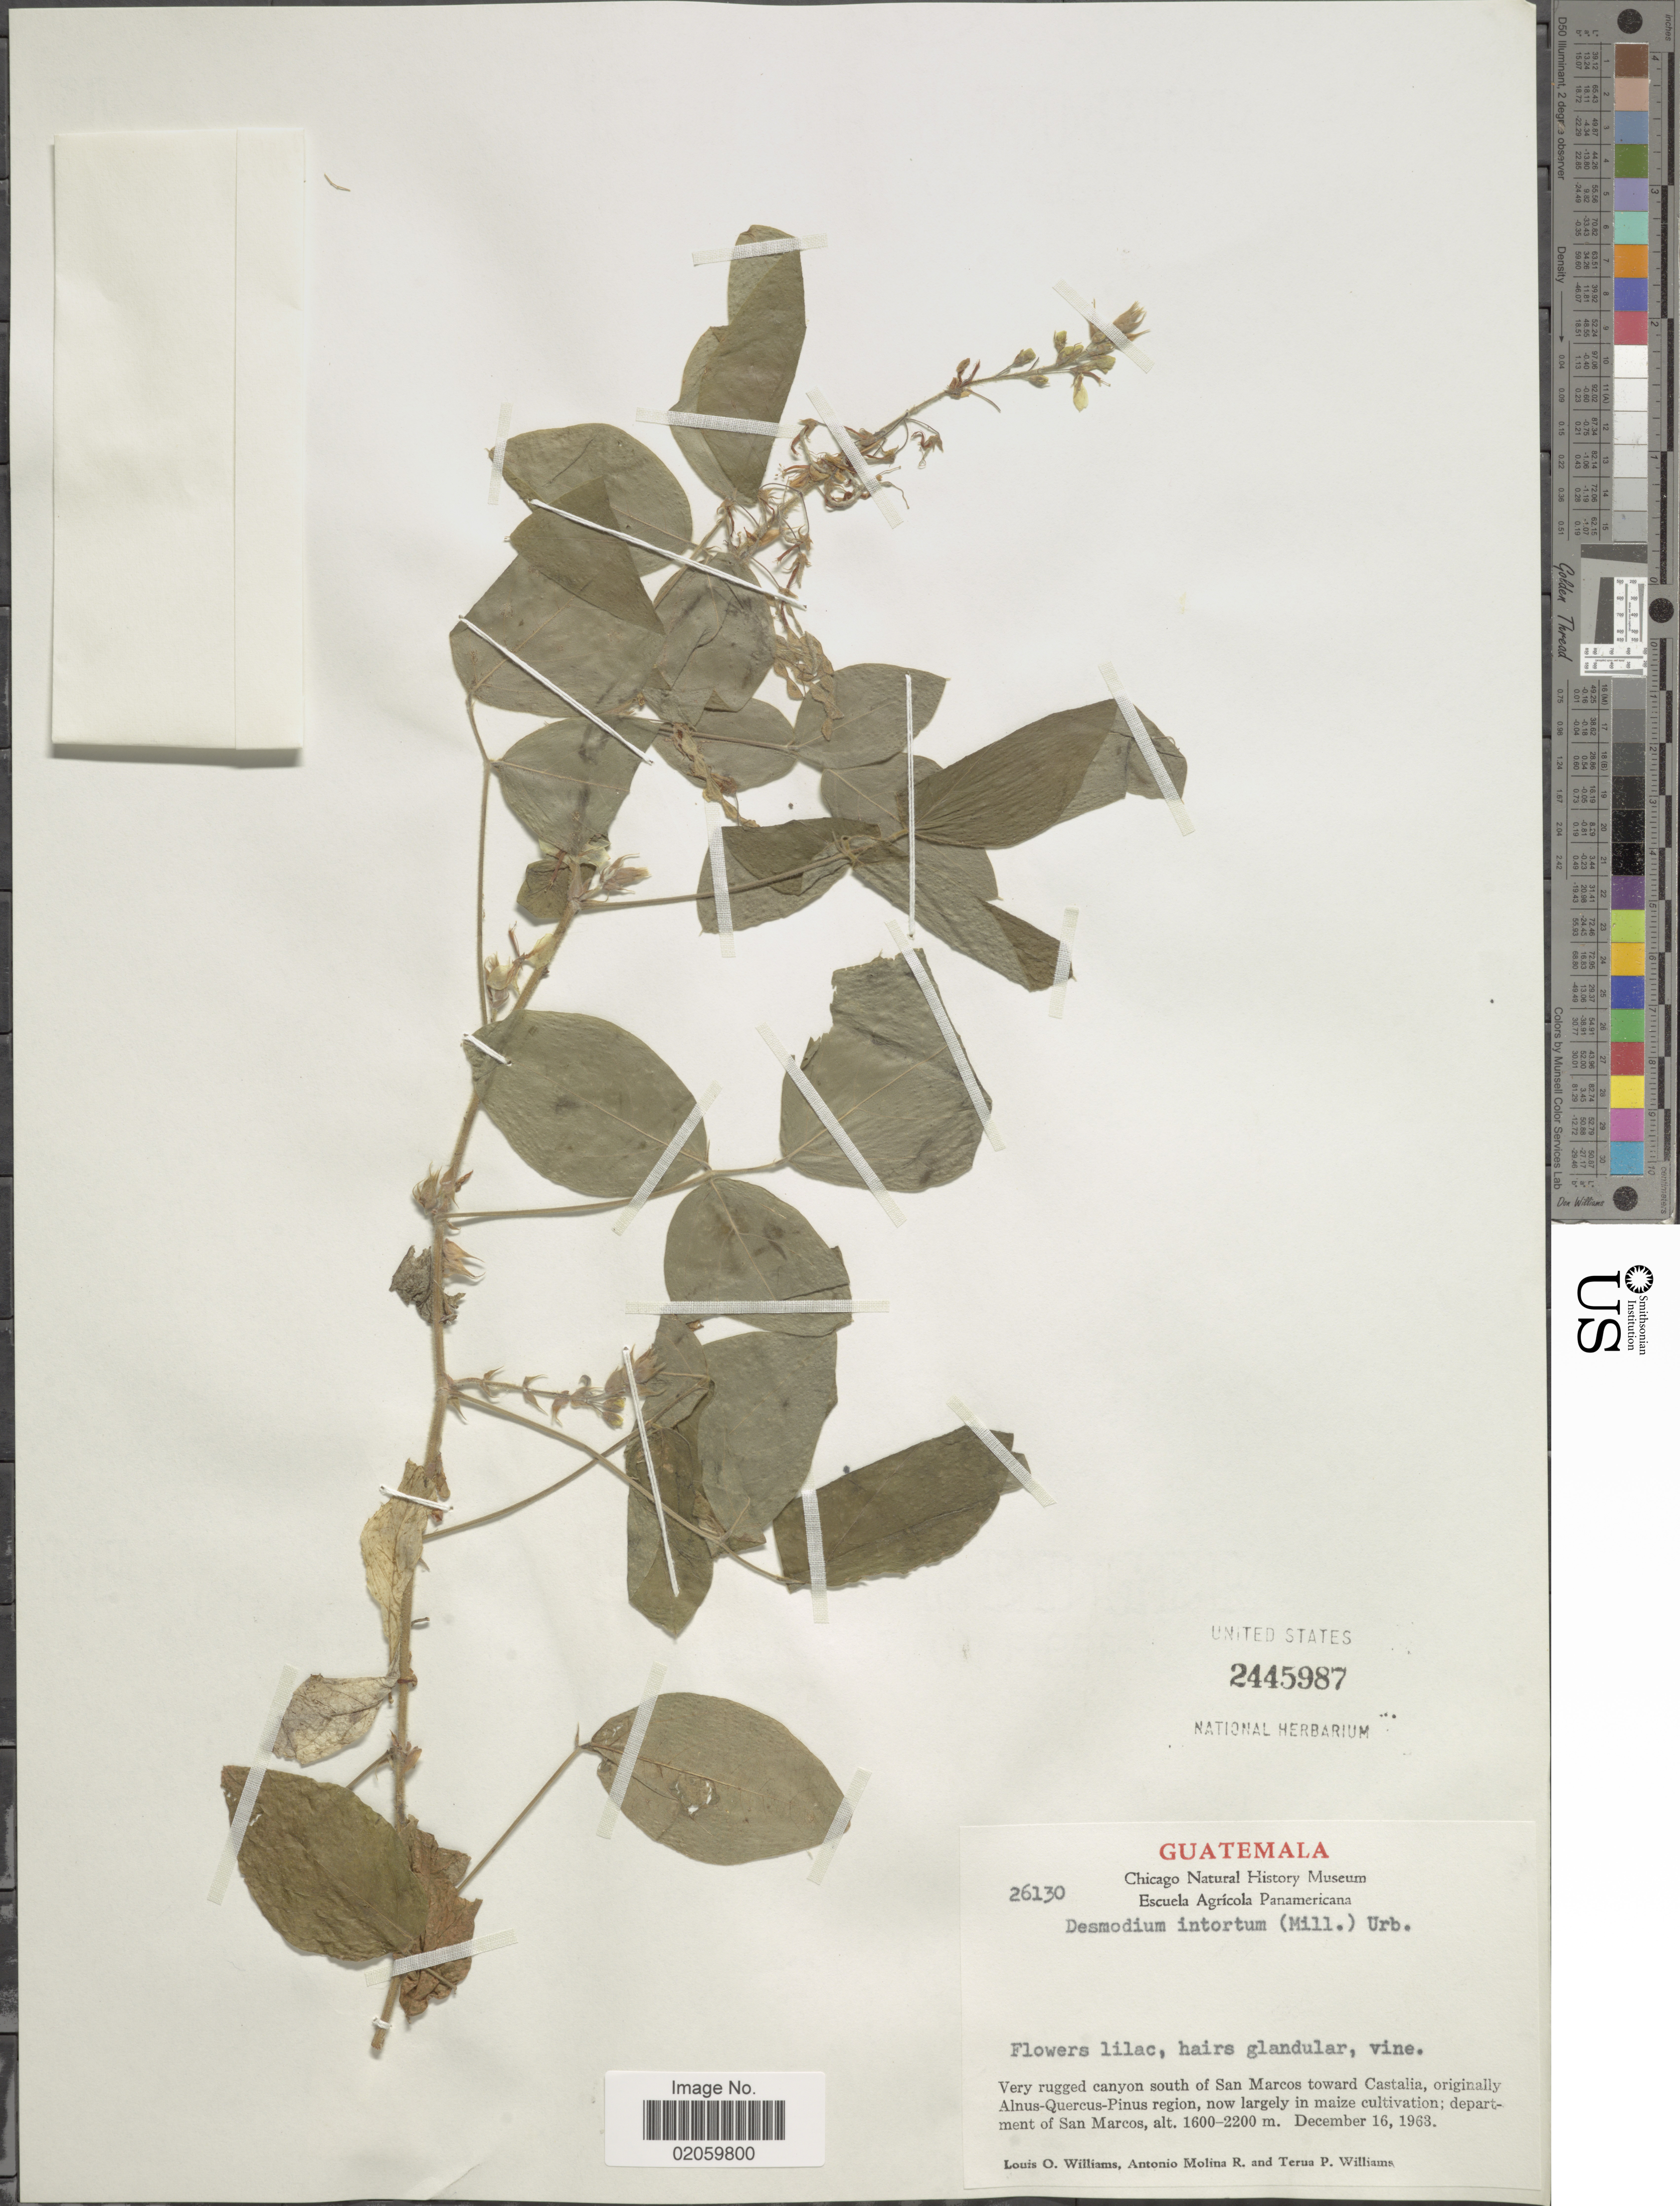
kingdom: Plantae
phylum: Tracheophyta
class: Magnoliopsida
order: Fabales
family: Fabaceae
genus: Desmodium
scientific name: Desmodium intortum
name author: (Mill.) Urb.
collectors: L. O. Williams, A. Molina R. & T. P. Williams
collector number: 26130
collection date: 1963-12-16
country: Guatemala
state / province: San Marcos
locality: Canyon south of San Marcos toward Castalia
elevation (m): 1600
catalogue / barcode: US 2445987